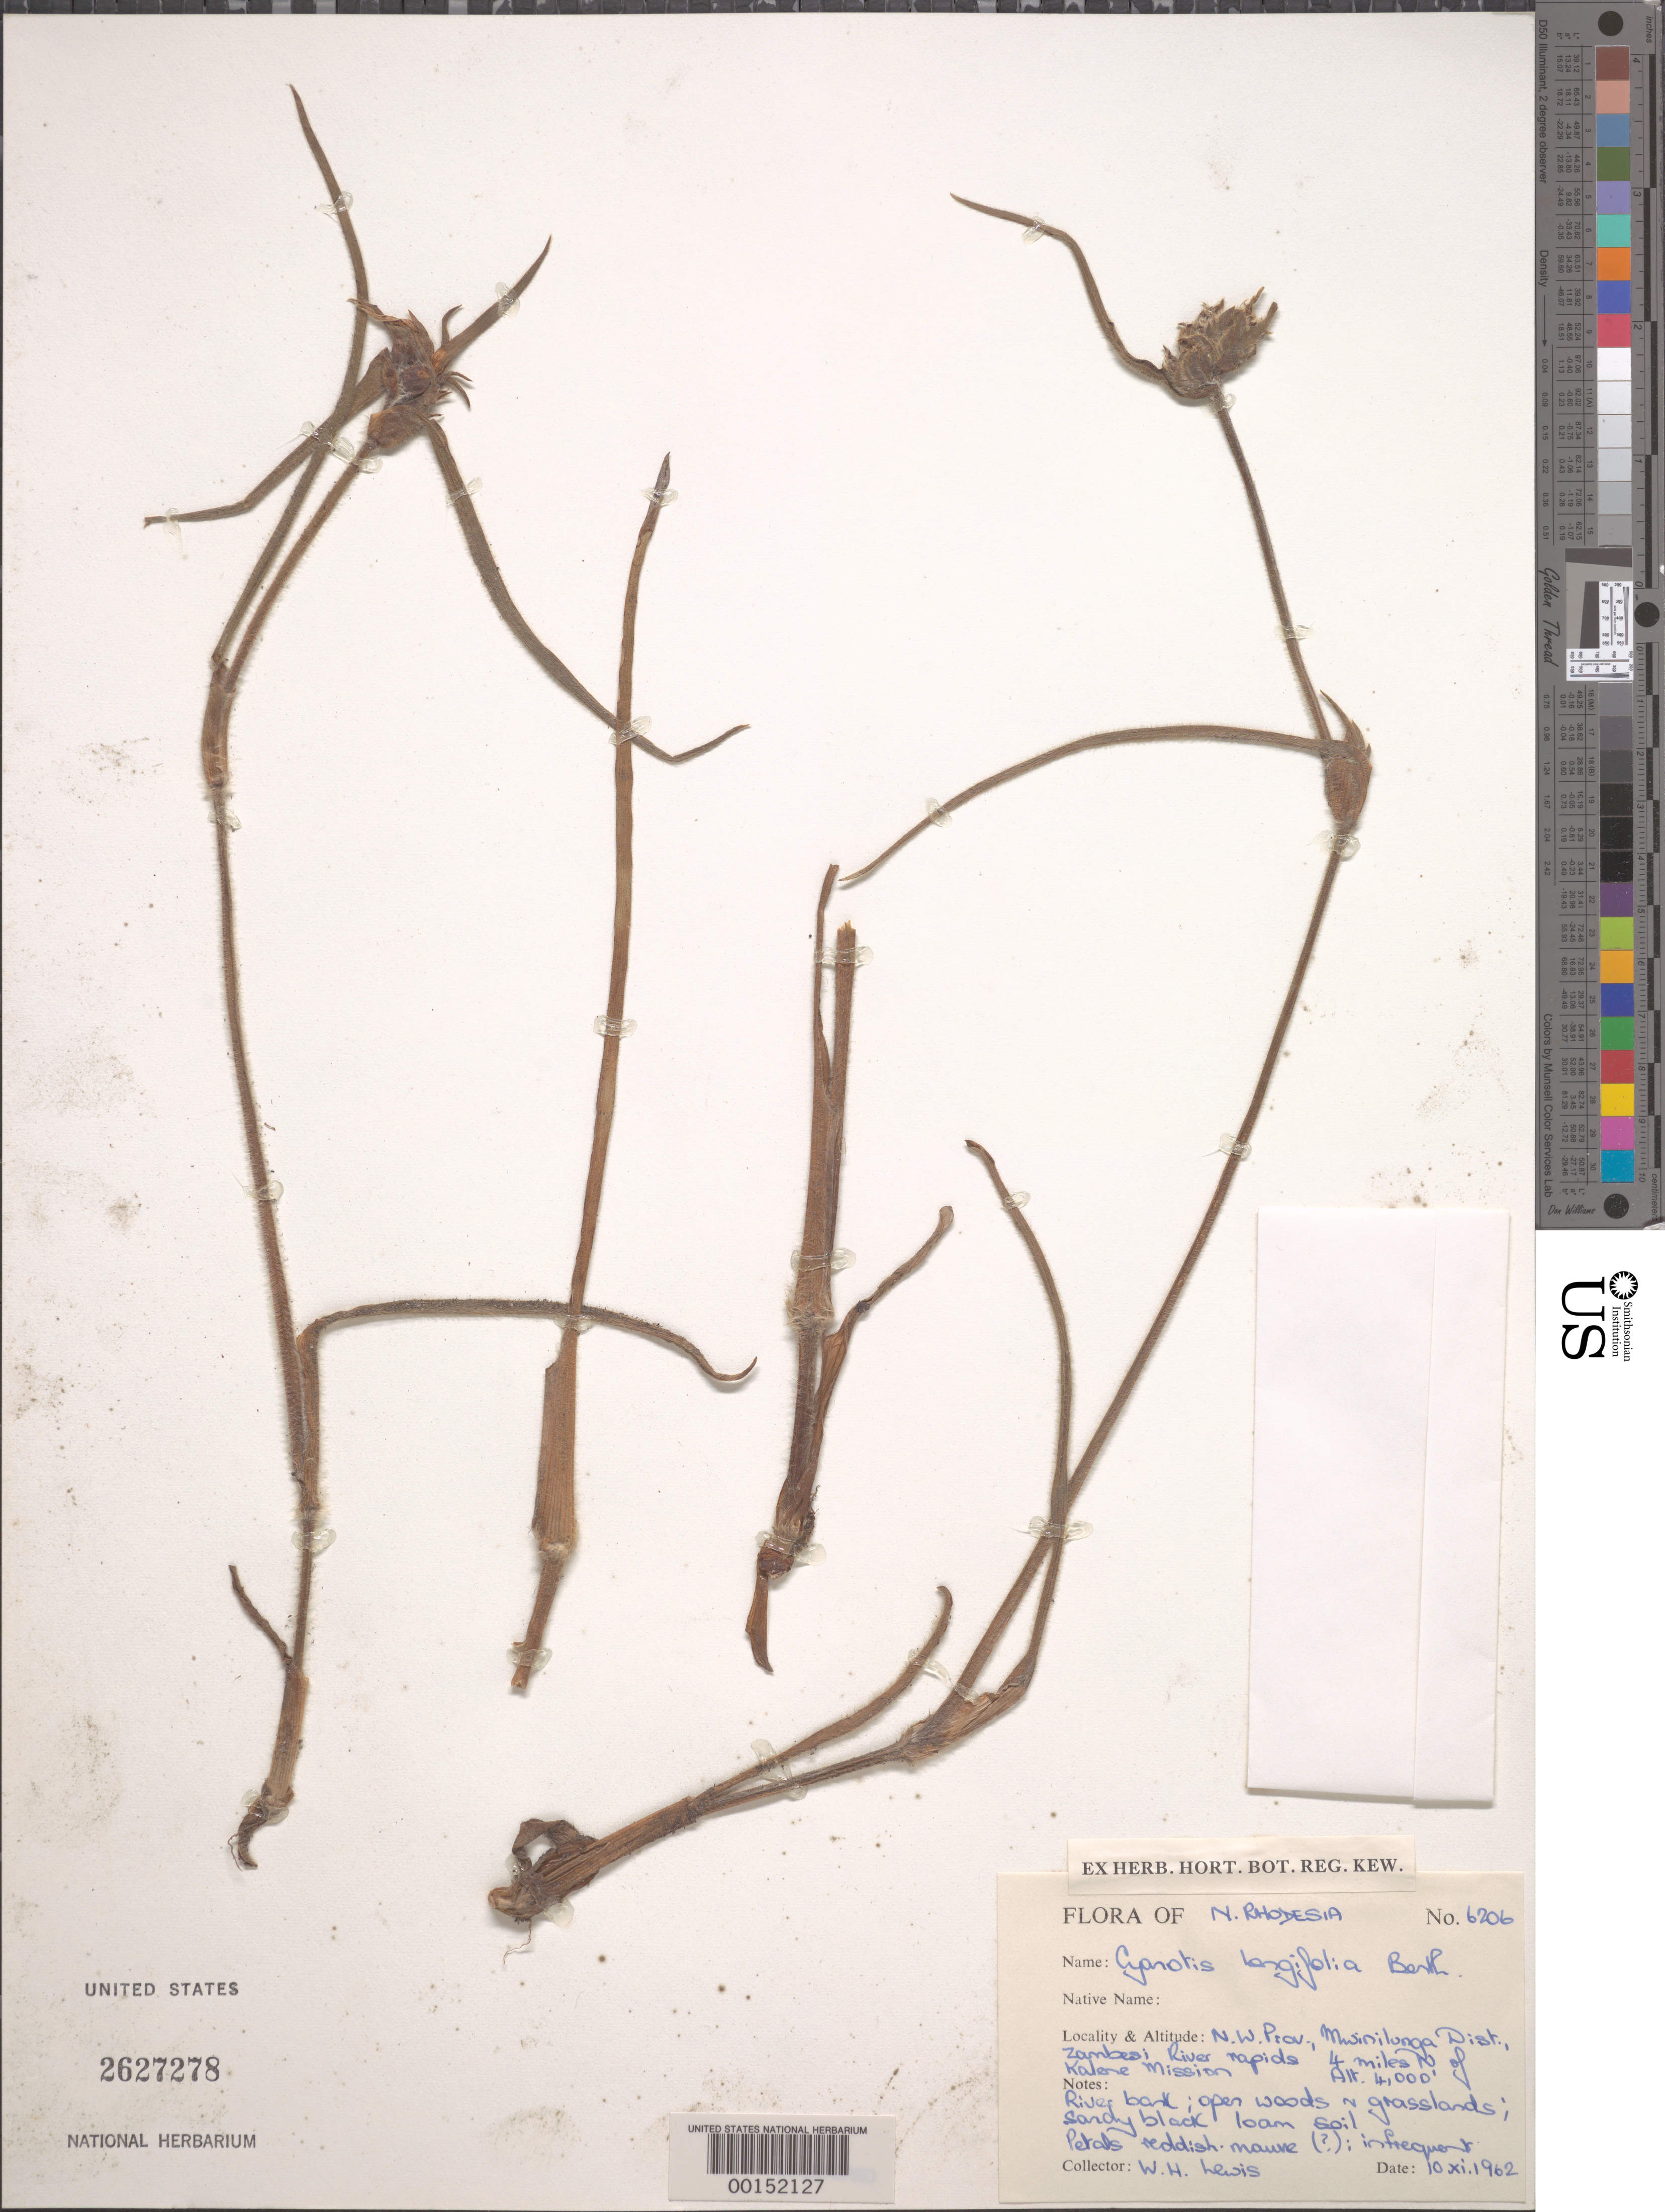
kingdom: Plantae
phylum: Tracheophyta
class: Liliopsida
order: Commelinales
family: Commelinaceae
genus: Cyanotis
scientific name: Cyanotis longifolia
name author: Benth.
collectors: W. H. Lewis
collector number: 6206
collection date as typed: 10 Nov 1962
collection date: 1962-11-10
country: Zambia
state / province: North-Western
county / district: Mwinilunga Dist.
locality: Zambesi river rapids, n of kalene mission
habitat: Sandy black loam soil, riverbank in open woods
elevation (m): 1220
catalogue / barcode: US 2627278